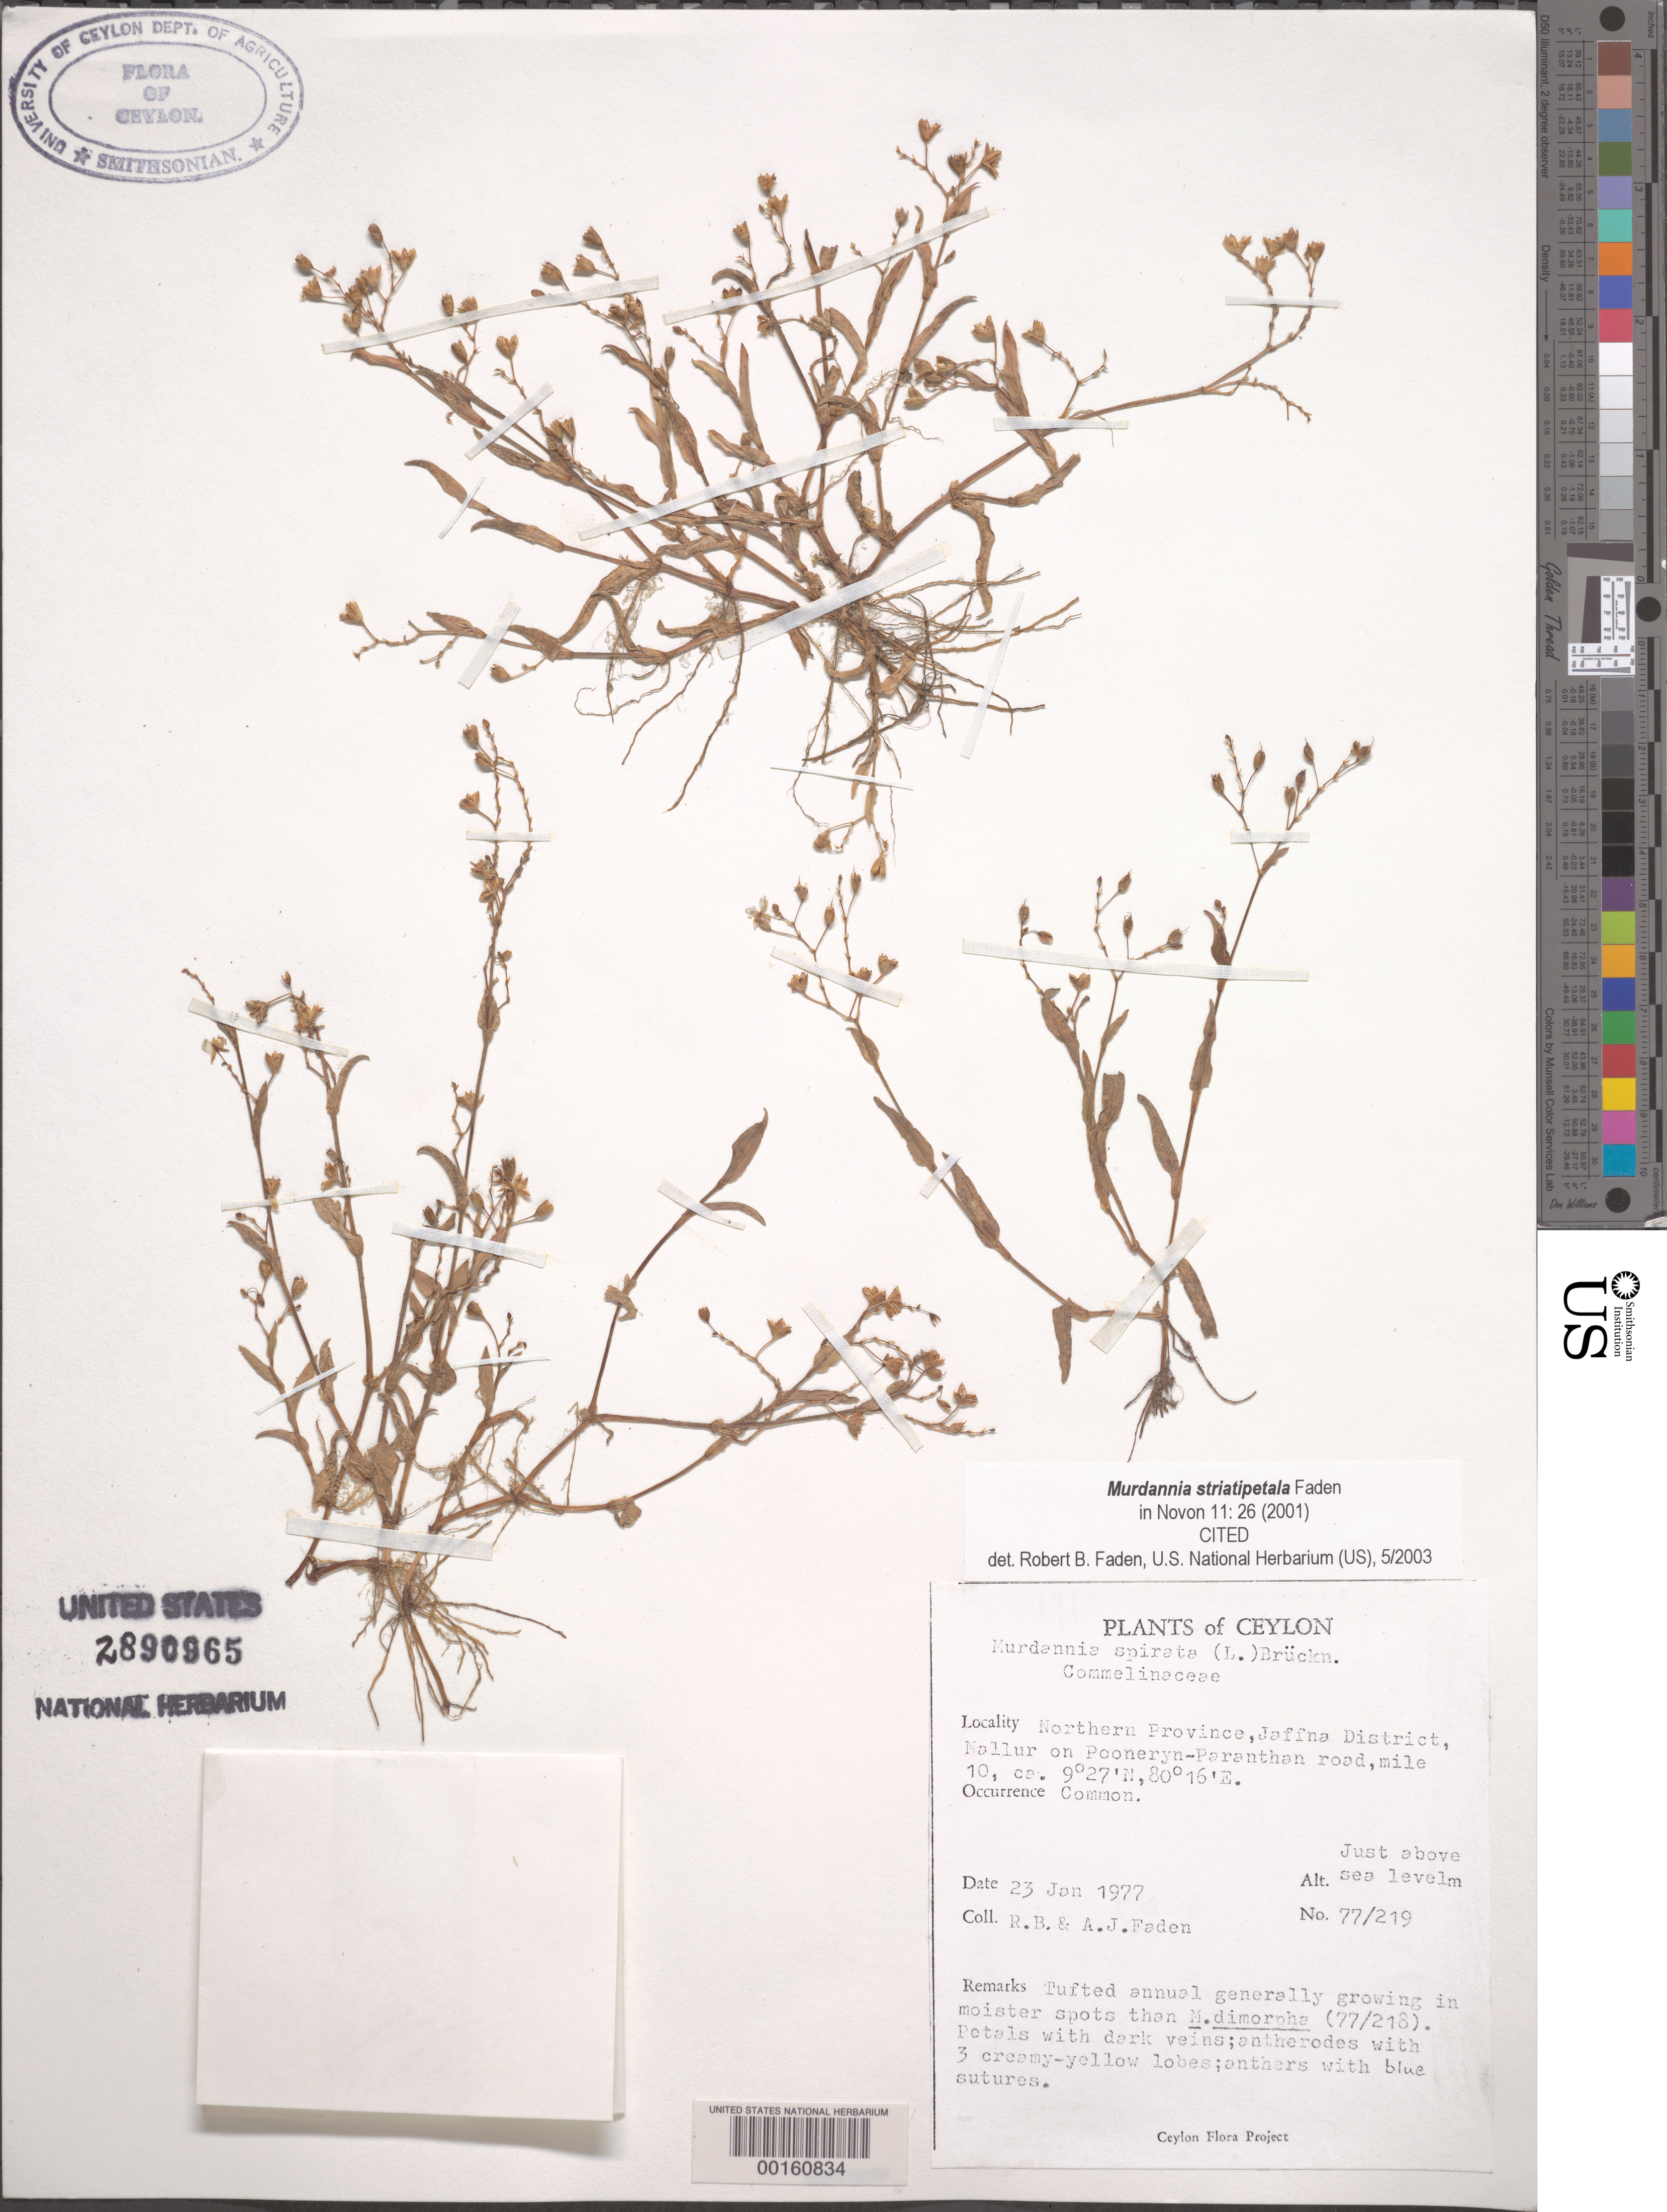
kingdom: Plantae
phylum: Tracheophyta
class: Liliopsida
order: Commelinales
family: Commelinaceae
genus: Murdannia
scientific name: Murdannia spirata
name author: (L.) G. Brückn.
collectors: R. B. Faden & A. J. Faden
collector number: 77/219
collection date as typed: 23 Jan 1977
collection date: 1977-01-23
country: Sri Lanka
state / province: Northern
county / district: Jaffna Dist.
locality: Nallur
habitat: Moist soil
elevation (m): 1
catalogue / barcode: US 2890965